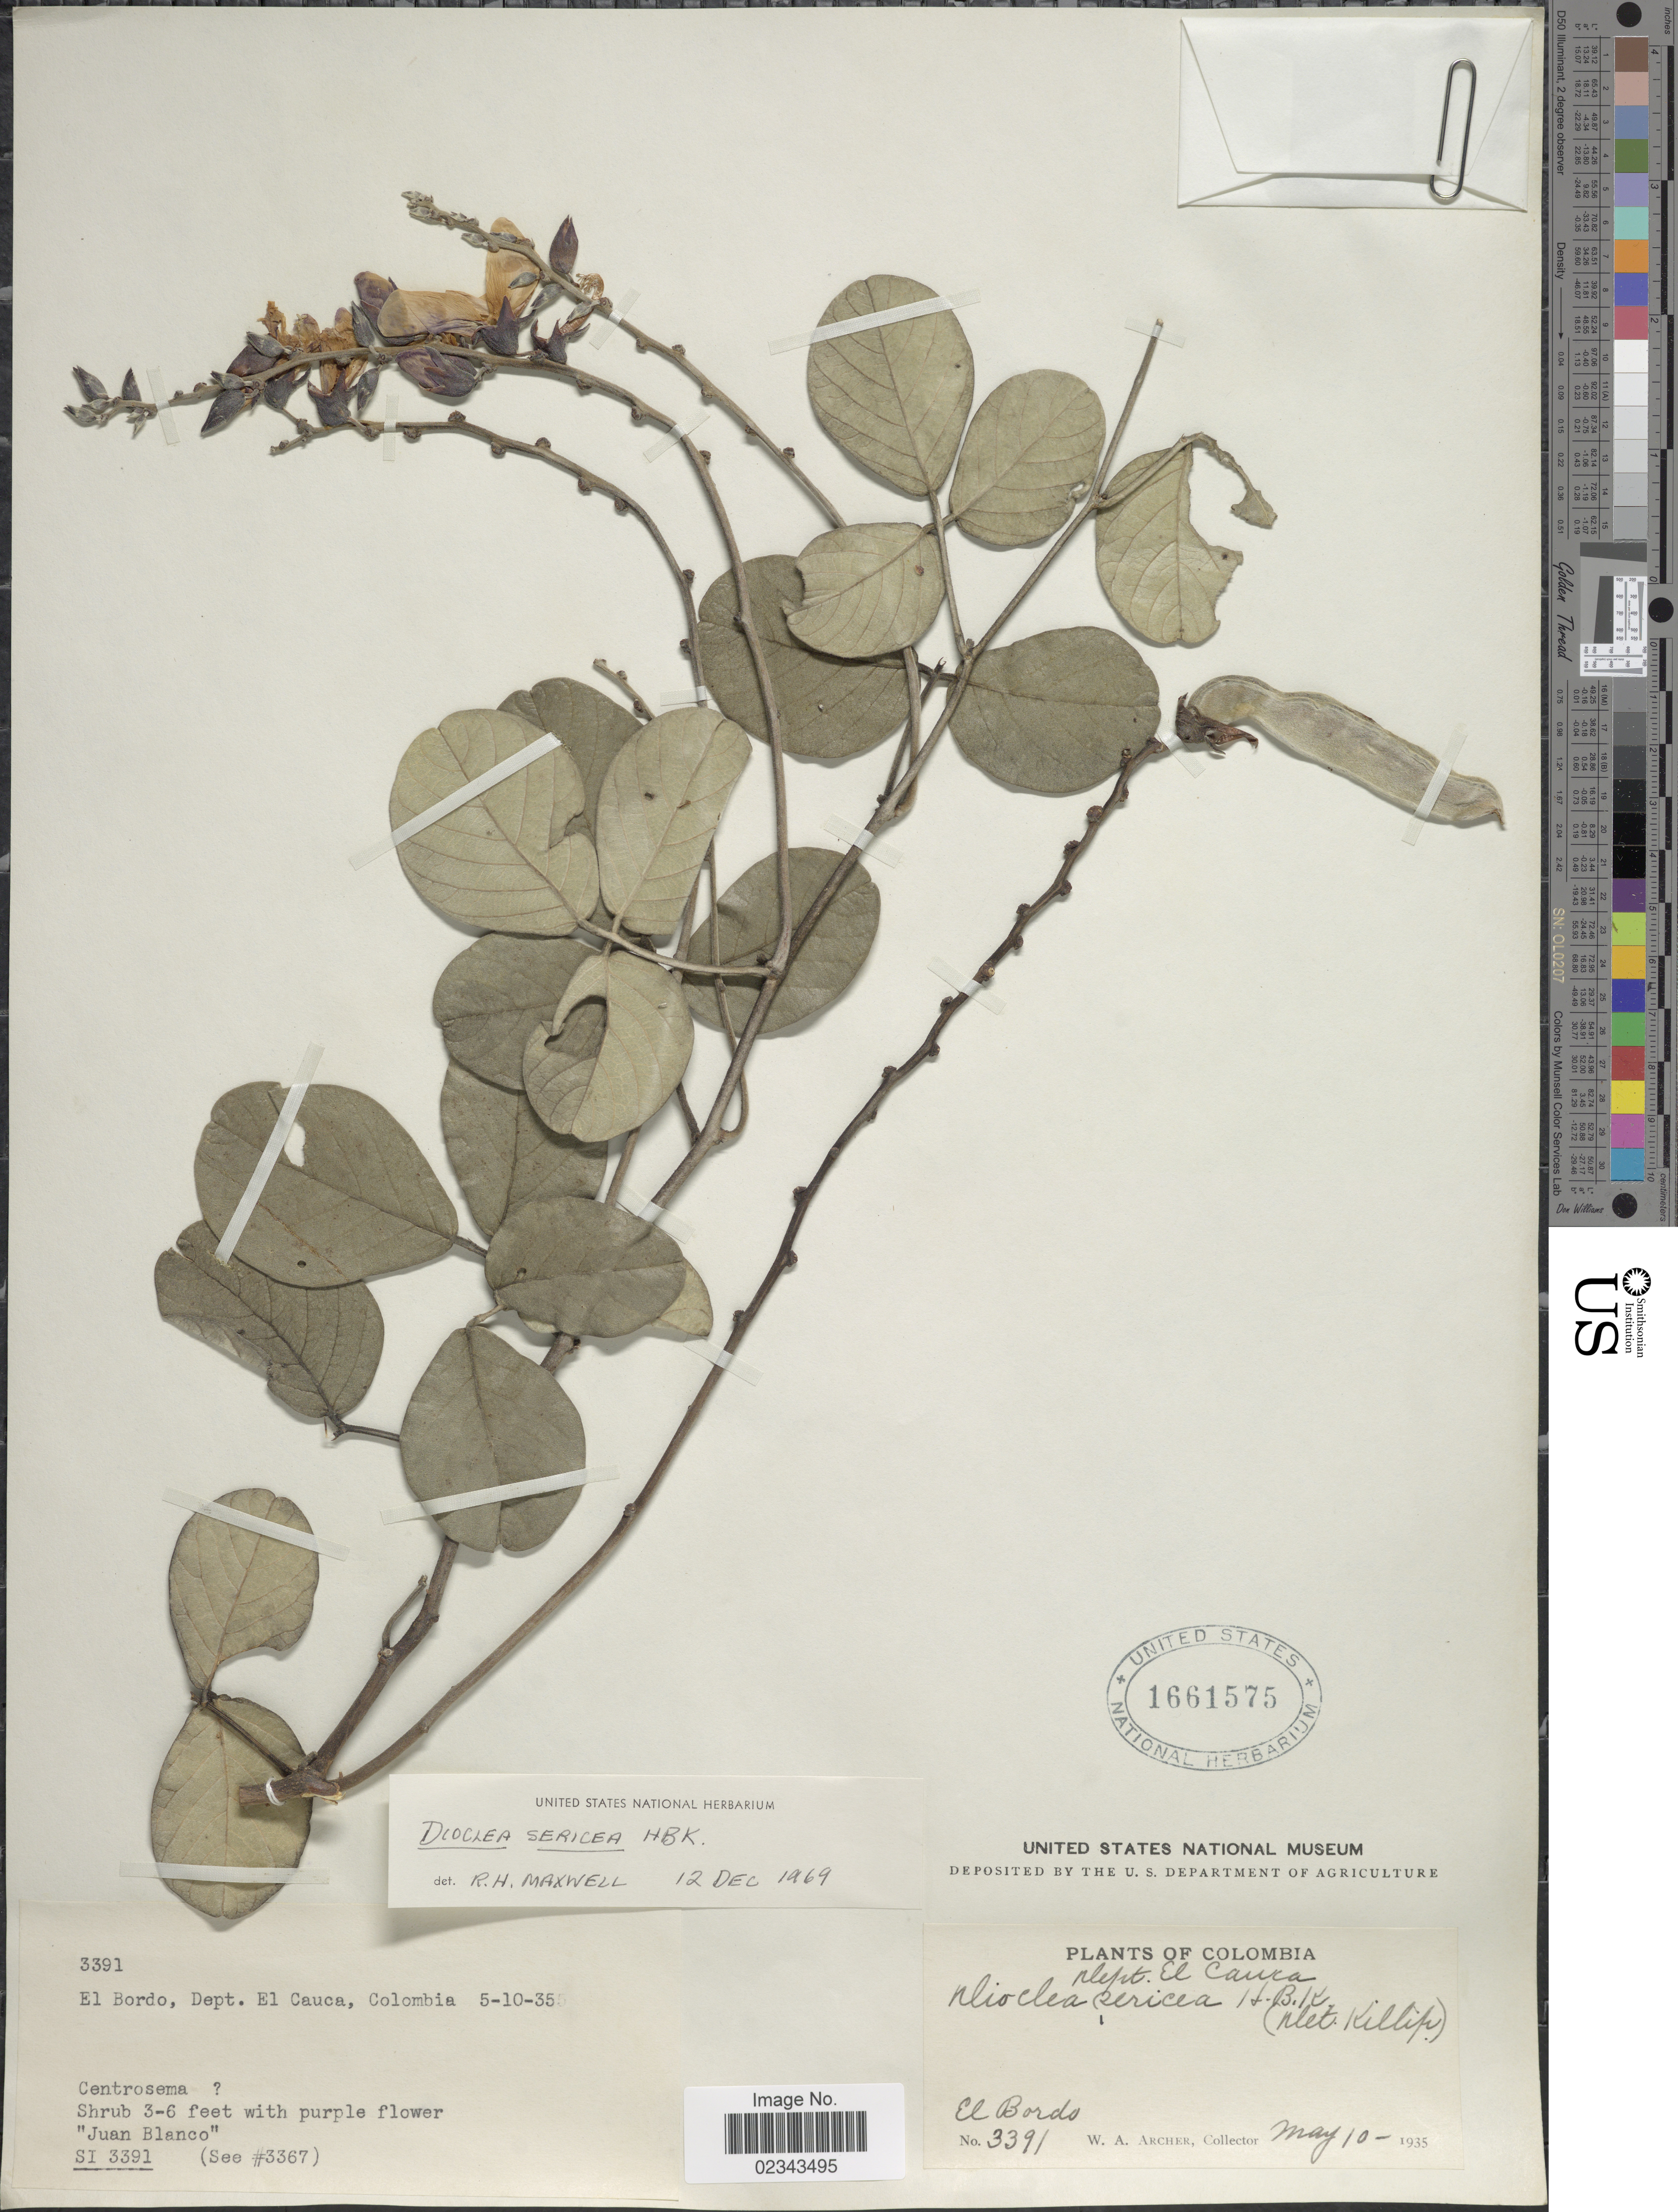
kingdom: Plantae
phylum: Tracheophyta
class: Magnoliopsida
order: Fabales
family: Fabaceae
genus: Dioclea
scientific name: Dioclea sericea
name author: Kunth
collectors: W. A. Archer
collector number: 3391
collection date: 1935-05-10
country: Colombia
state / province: Cauca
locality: Dept. El Cauca, El Bordo.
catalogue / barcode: US 1661575